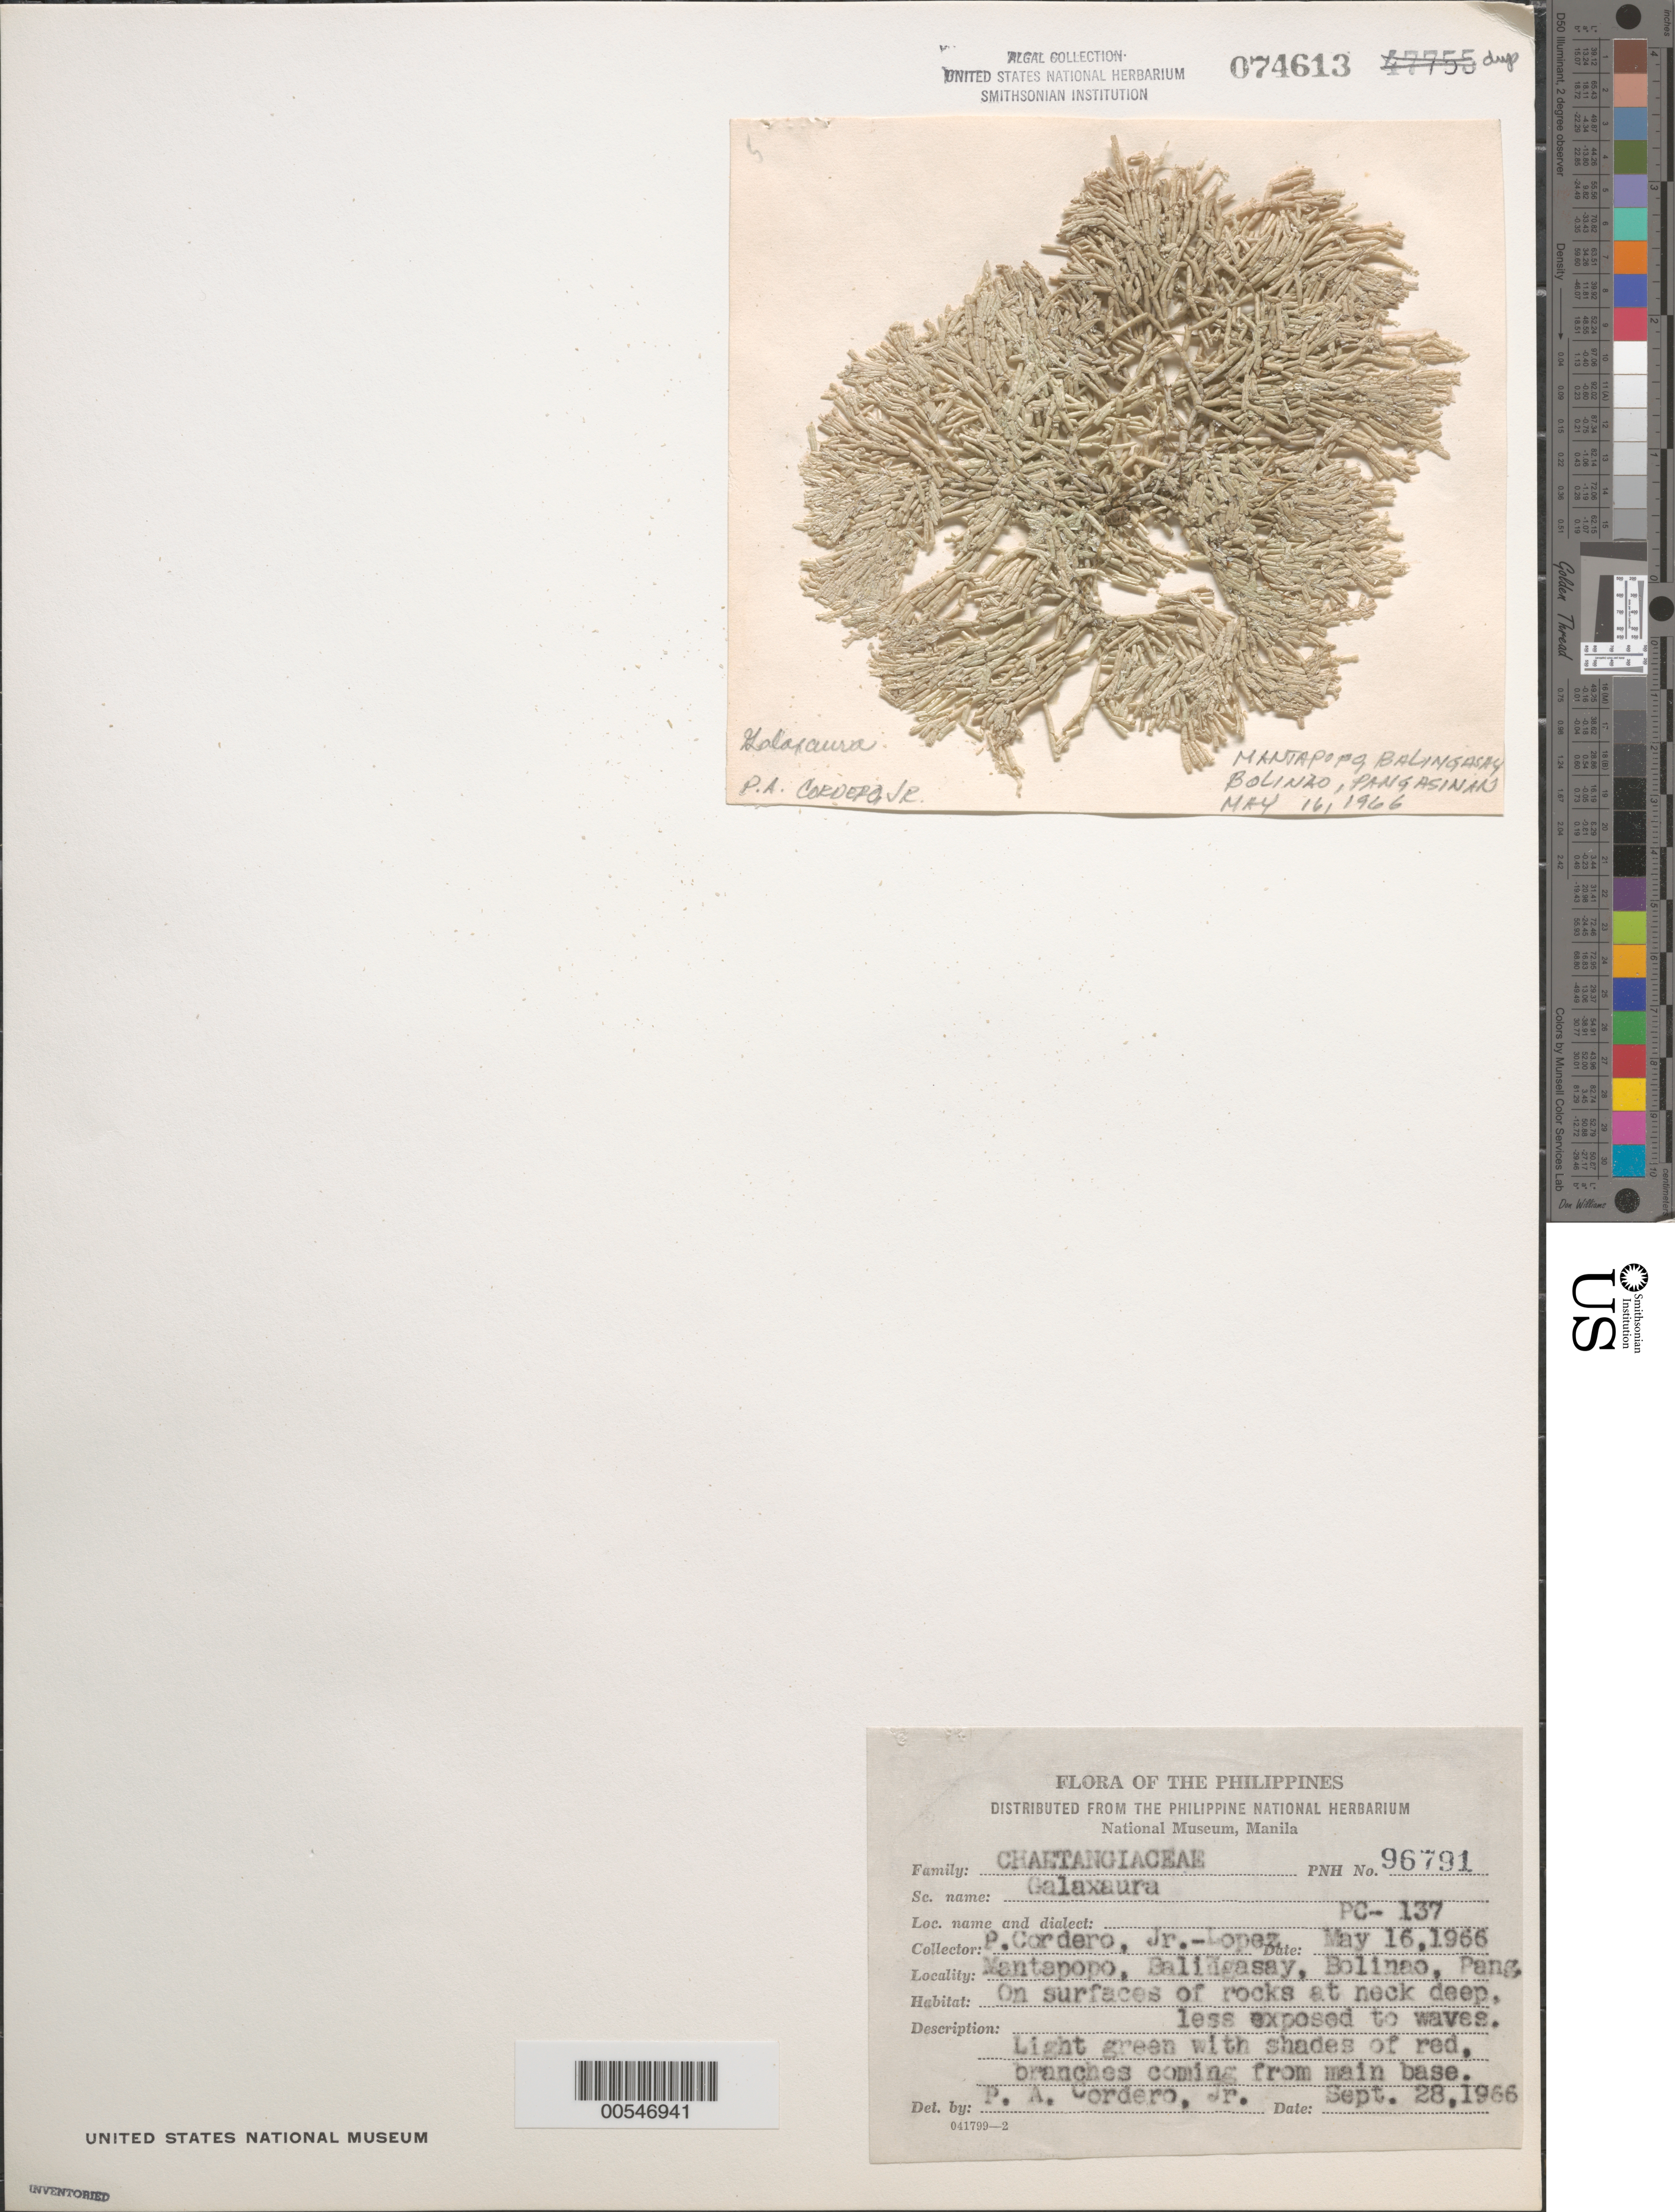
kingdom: Plantae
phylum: Rhodophyta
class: Florideophyceae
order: Nemaliales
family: Galaxauraceae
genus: Galaxaura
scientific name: Galaxaura sp.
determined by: Cordero, P. A., Jr.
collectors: P. A. Cordero & -. Lopez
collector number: Pc-137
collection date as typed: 16 May 1966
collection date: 1966-05-16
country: Philippines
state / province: Ilocos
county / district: Pangasinan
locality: Mantapopo, balingasay, bolinao, pangasinan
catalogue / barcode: US 74613